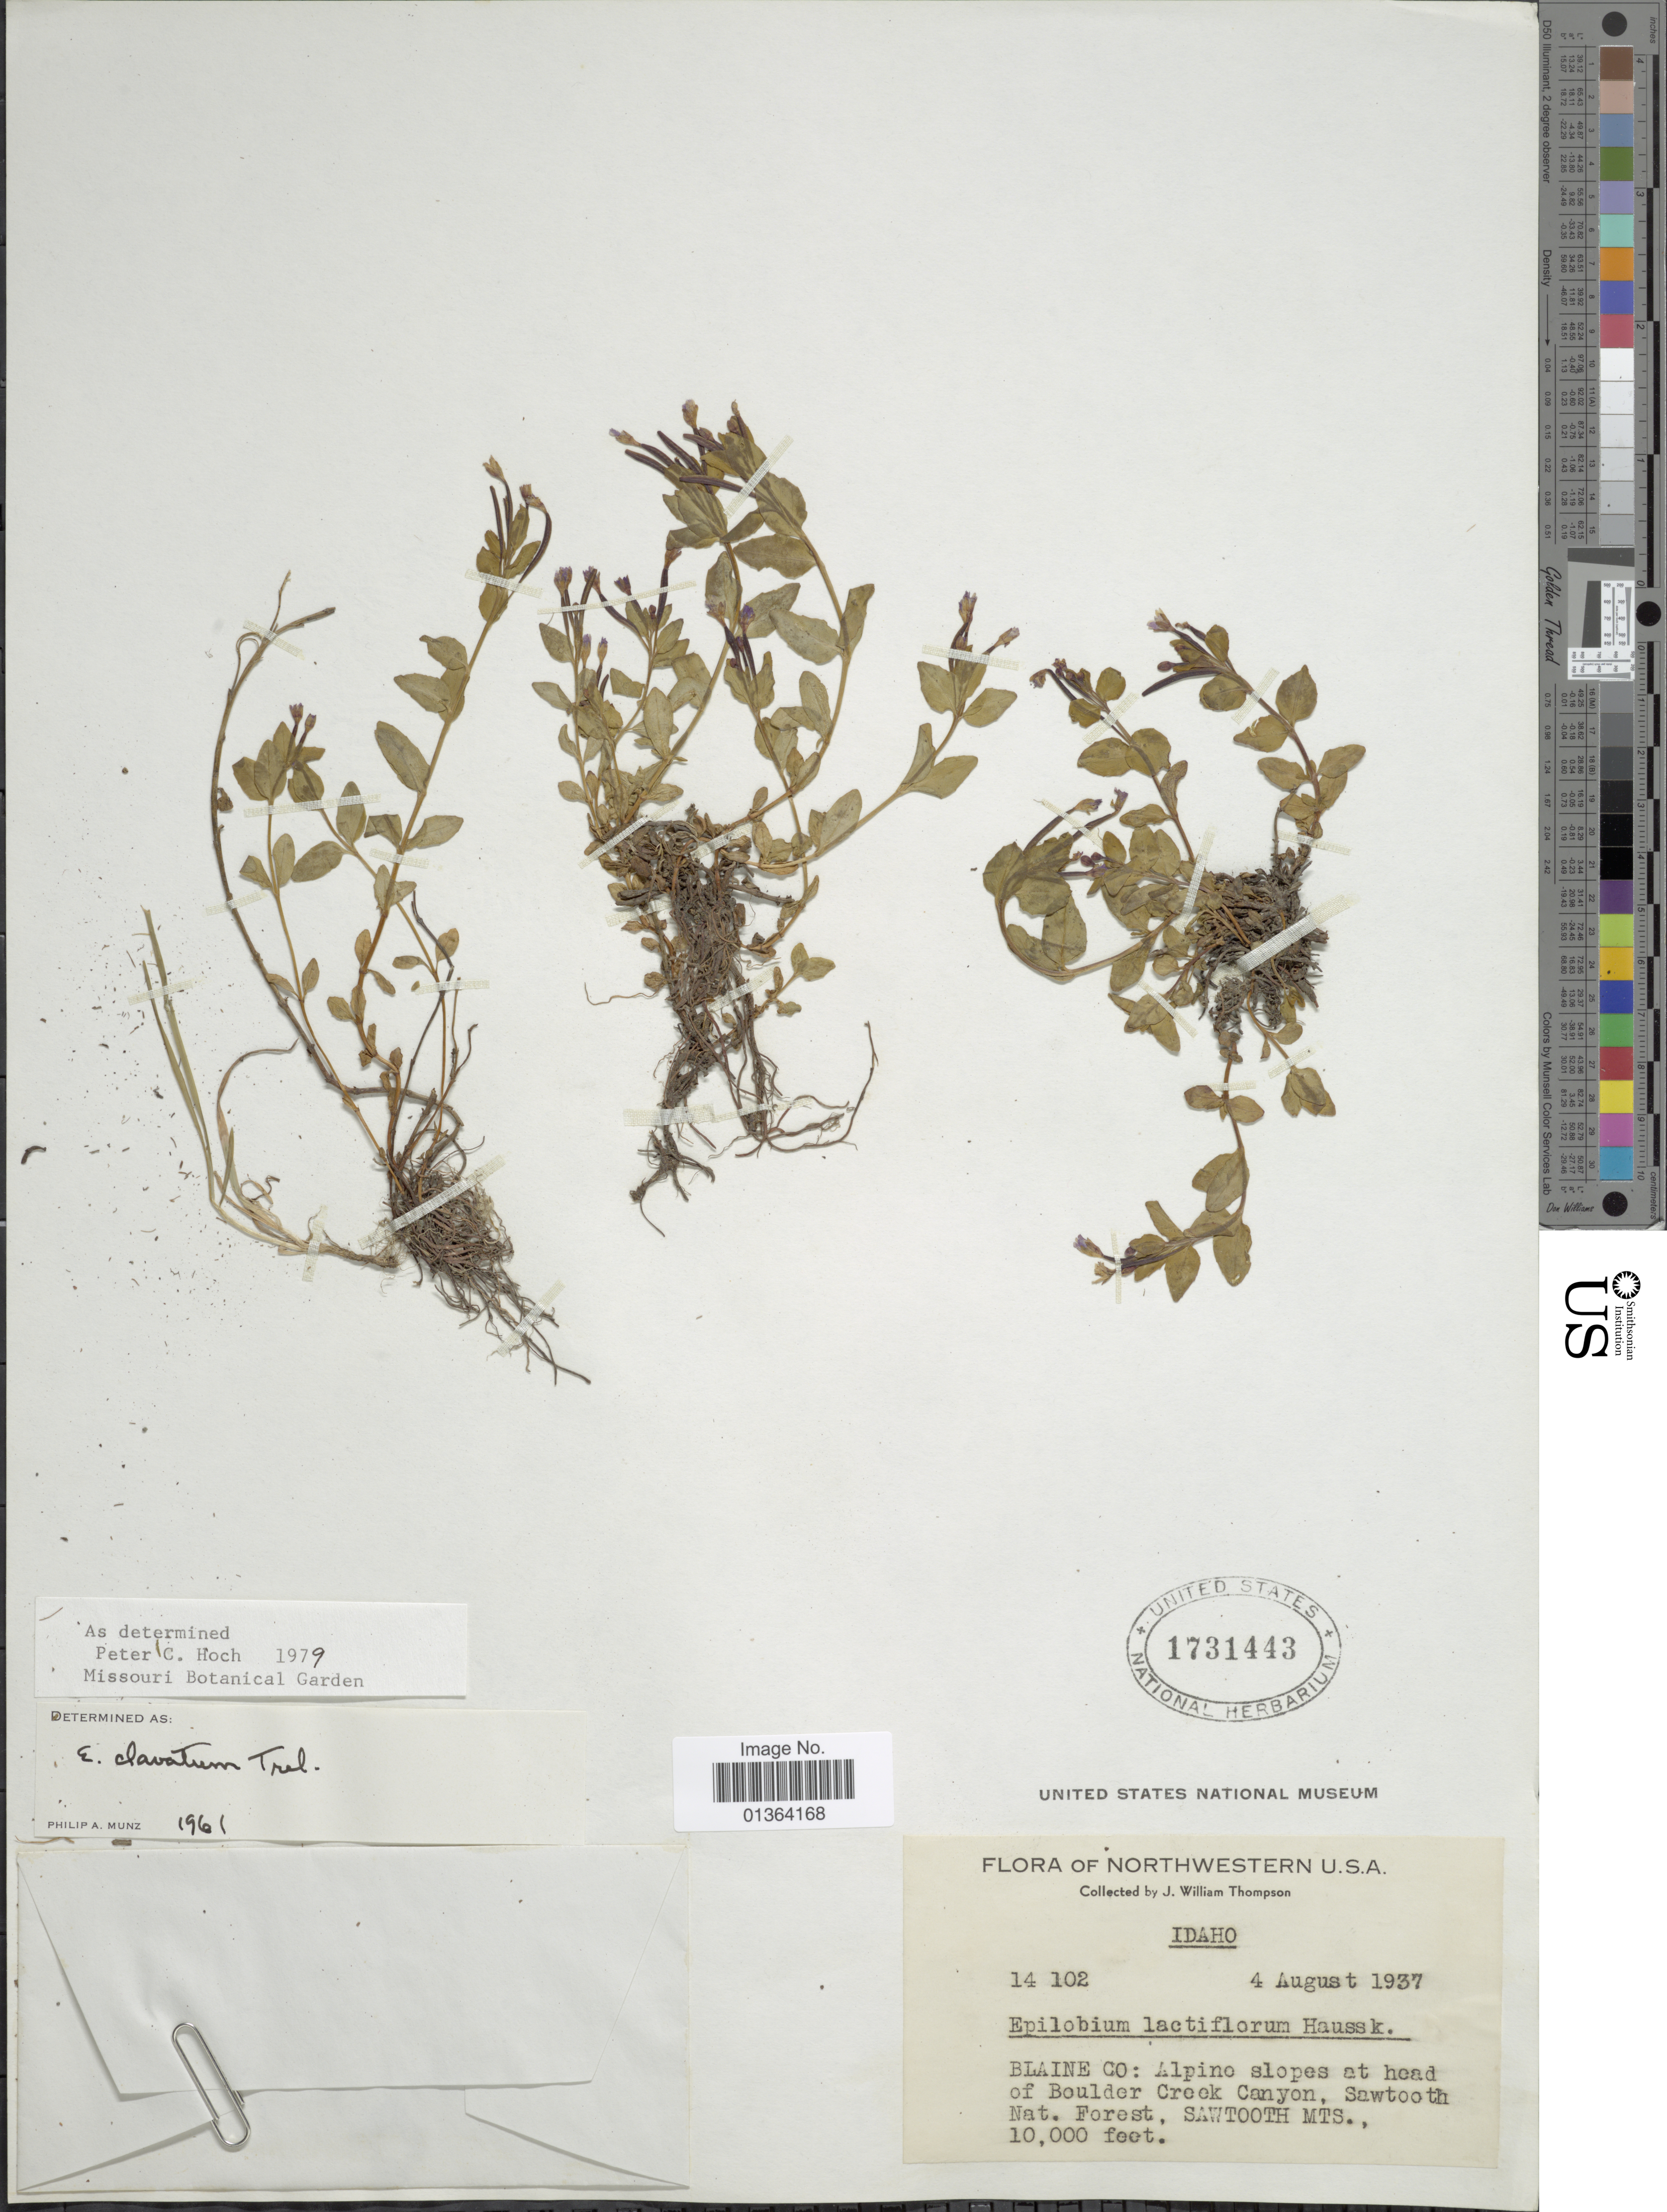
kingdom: Plantae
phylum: Tracheophyta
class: Magnoliopsida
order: Myrtales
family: Onagraceae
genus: Epilobium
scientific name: Epilobium clavatum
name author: Hausskn.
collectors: J. W. Thompson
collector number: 14102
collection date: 1937-08-04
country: United States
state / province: Idaho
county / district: Blaine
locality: Alpine slopes at head of Boulder Creek Canyon, Sawtooth Nat. Forest, Sawtooth Mts.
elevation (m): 3048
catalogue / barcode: US 1731443